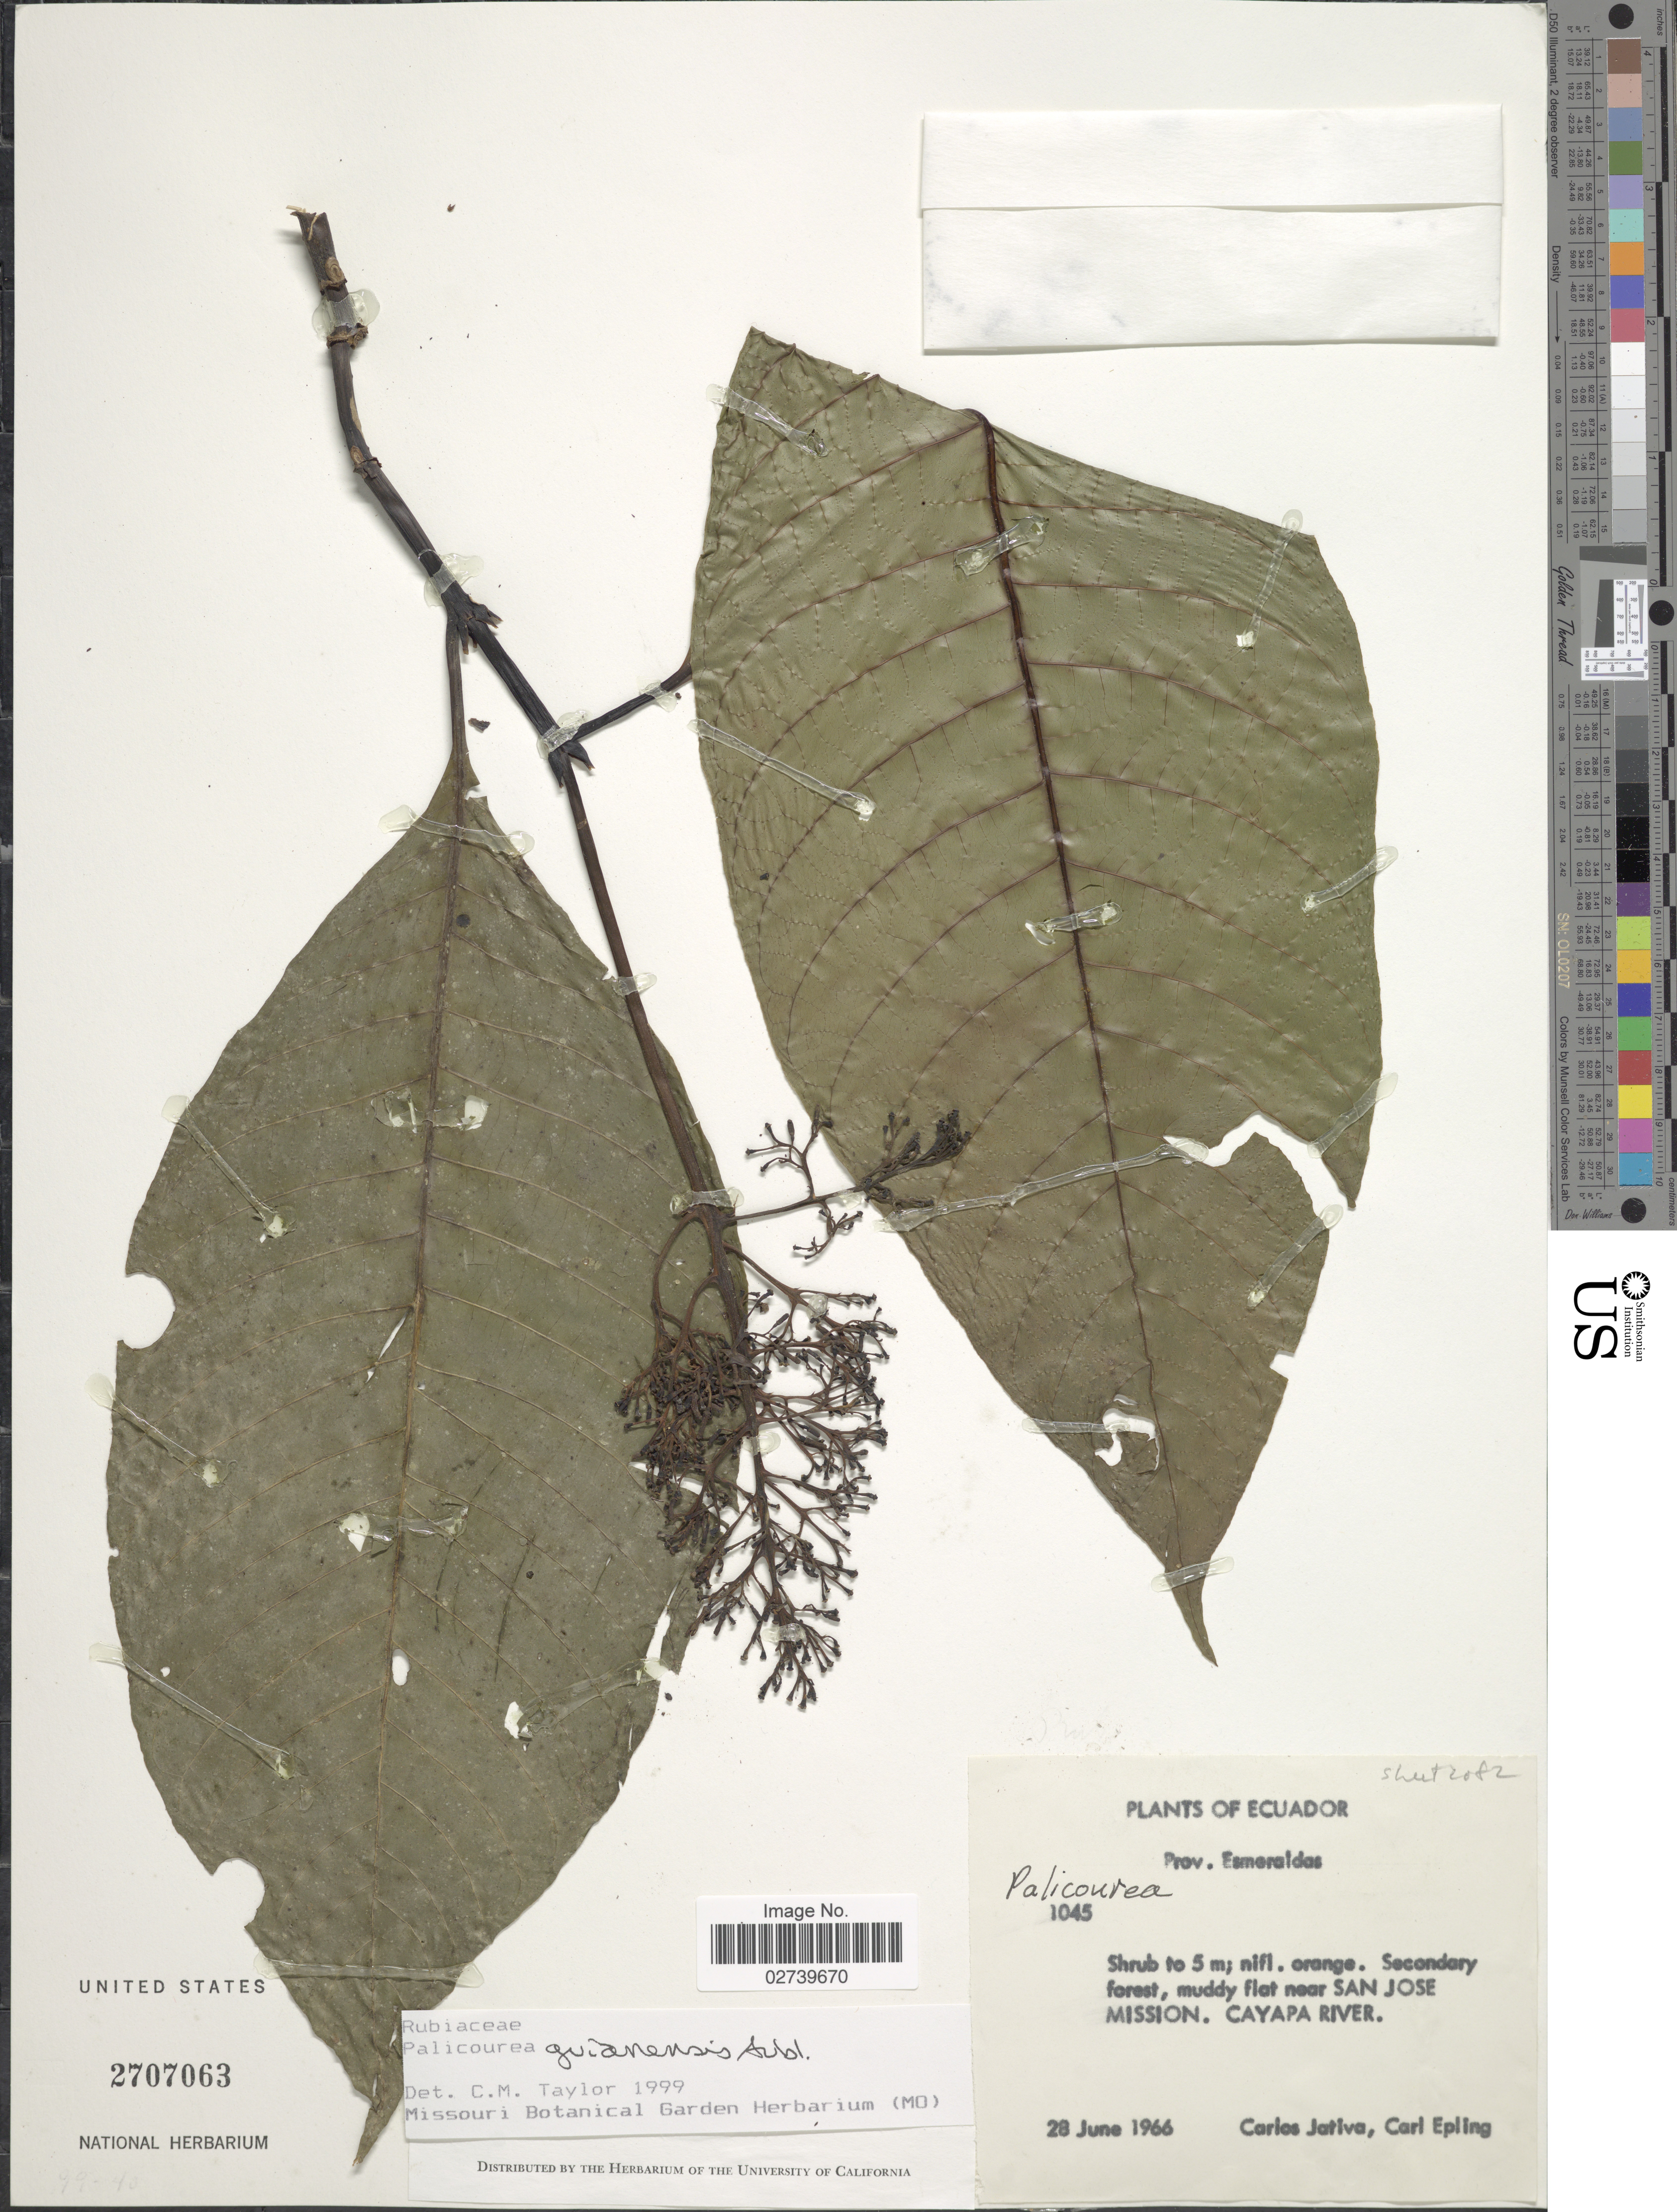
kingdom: Plantae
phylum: Tracheophyta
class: Magnoliopsida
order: Gentianales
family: Rubiaceae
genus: Palicourea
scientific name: Palicourea guianensis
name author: Aubl.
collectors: C. D. Játiva & C. C. Epling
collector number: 1045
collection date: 1966-06-28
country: Ecuador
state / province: Esmeraldas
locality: Muddy flat near San Jose Mission, Cayapa River.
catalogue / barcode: US 2707063